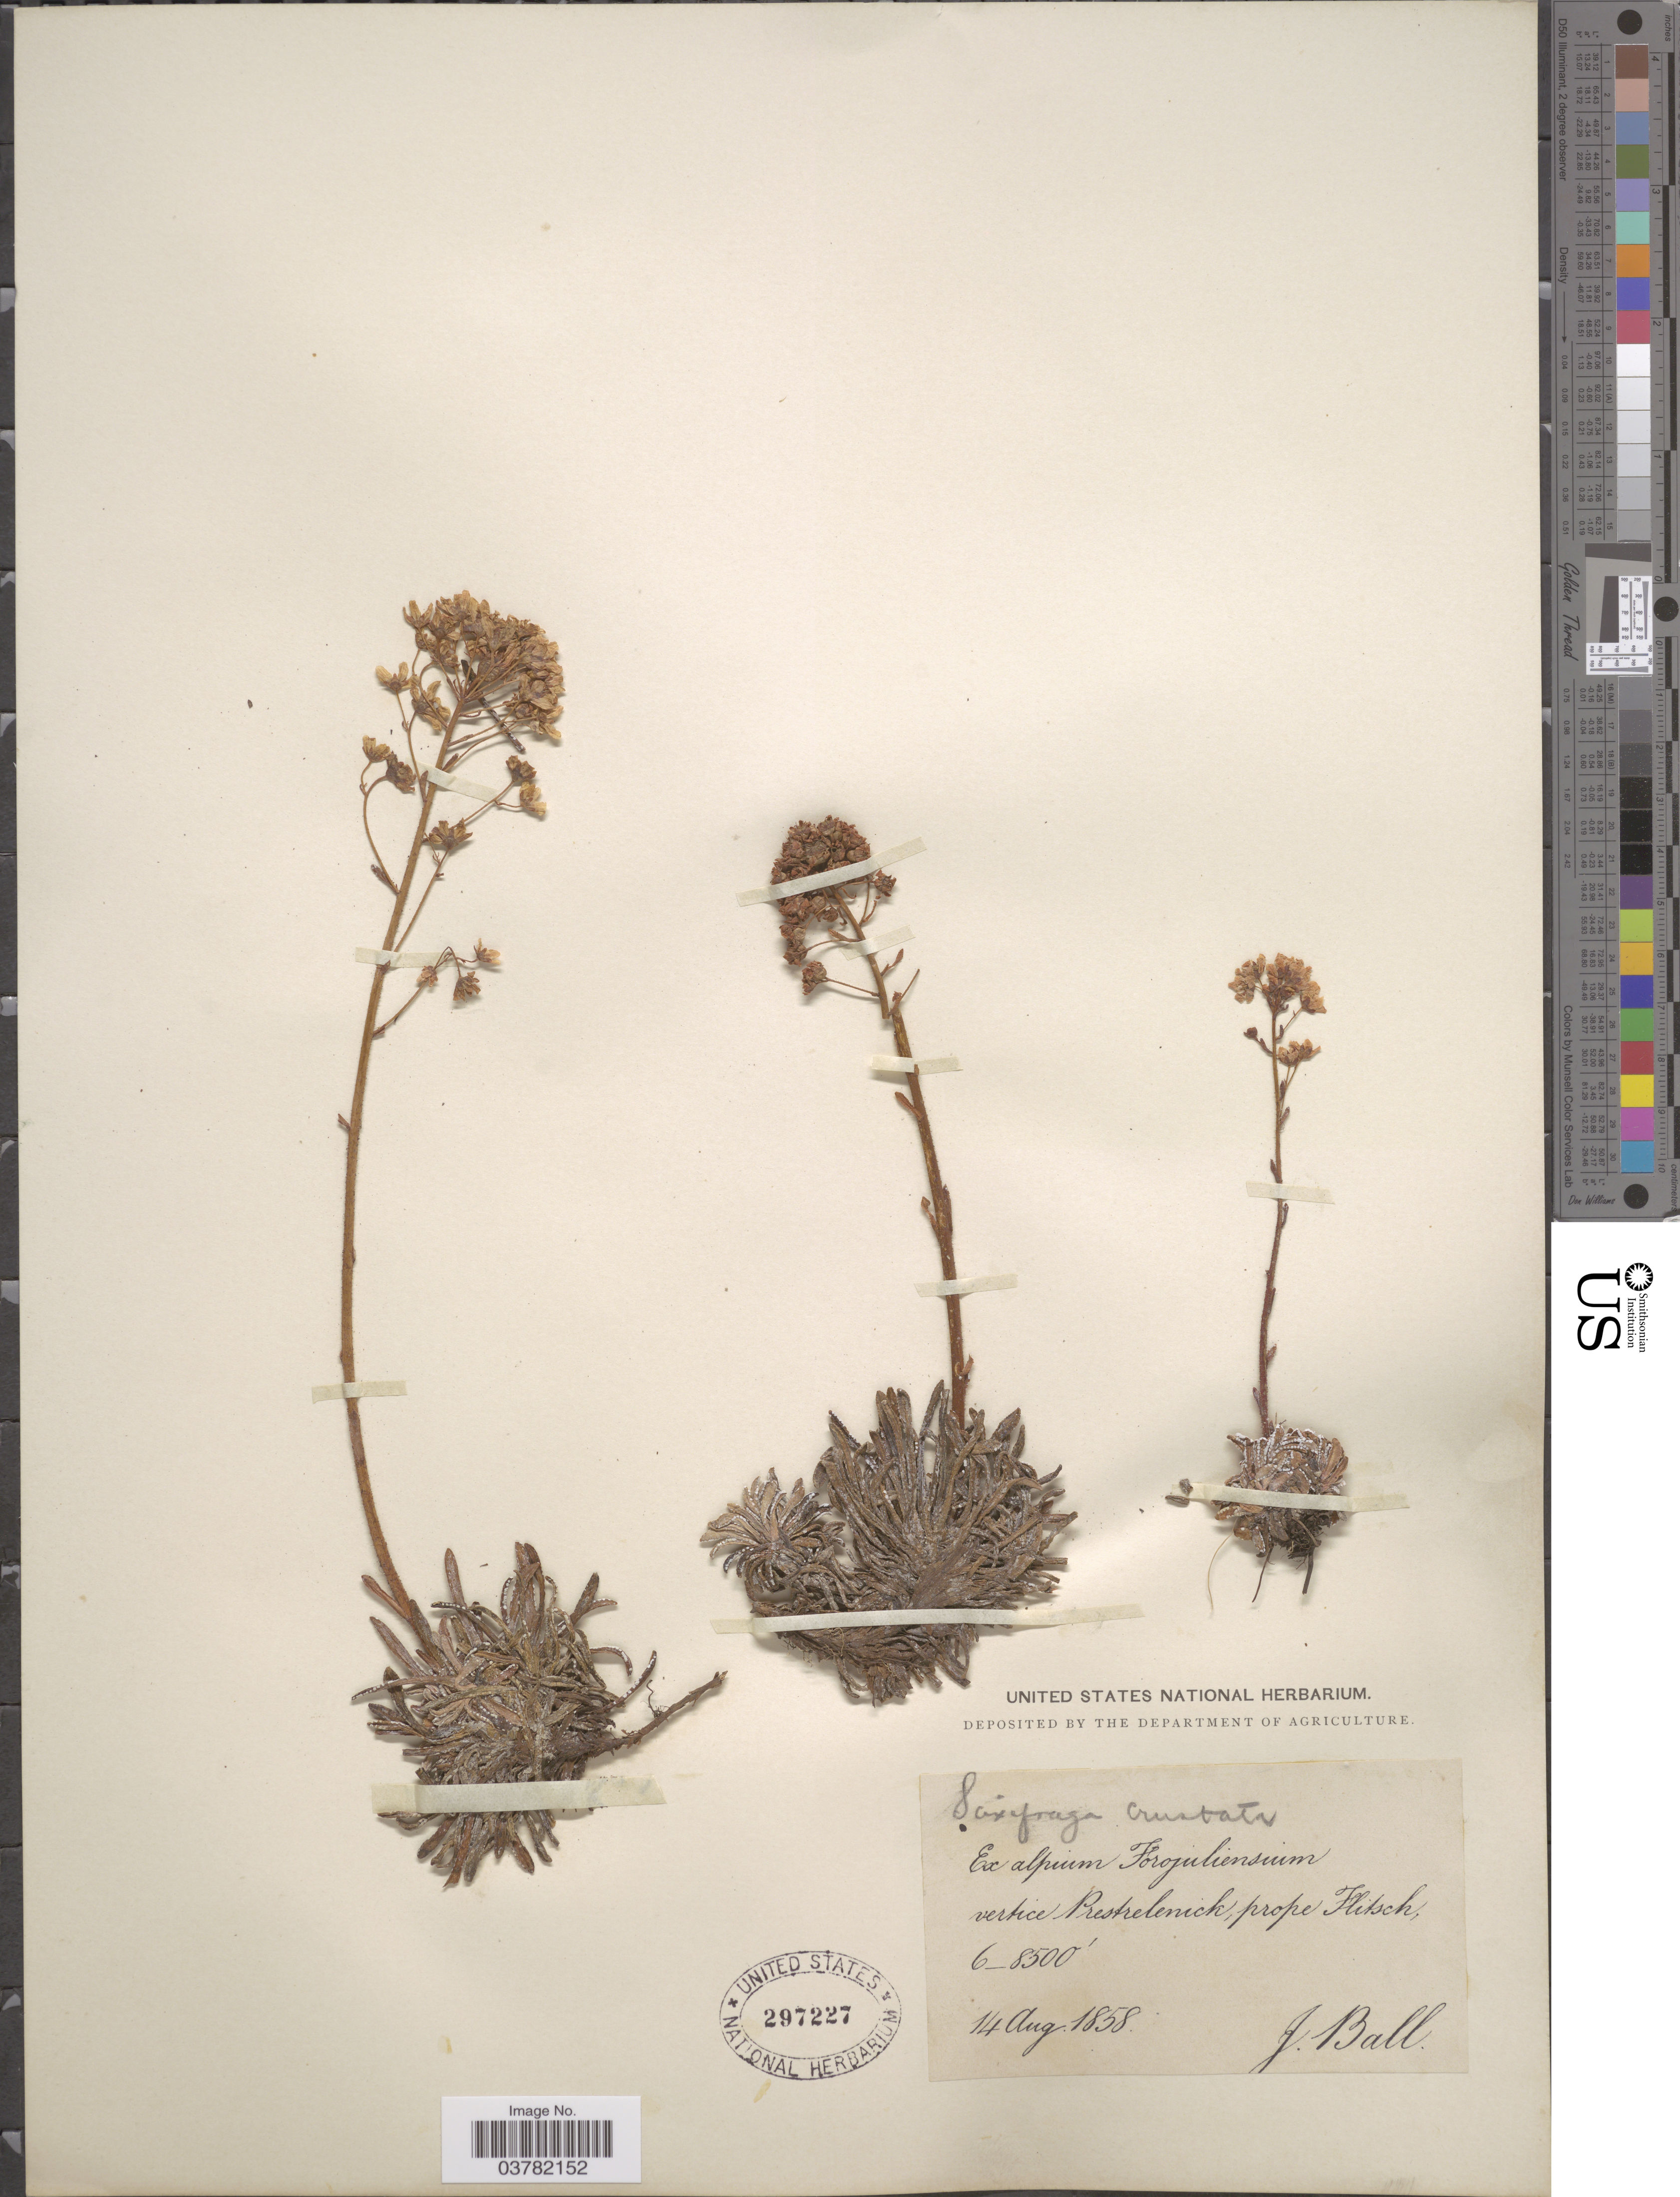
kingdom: Plantae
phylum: Tracheophyta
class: Magnoliopsida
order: Saxifragales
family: Saxifragaceae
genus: Saxifraga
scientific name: Saxifraga crustata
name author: Vest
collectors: J. Ball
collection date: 1858-08-14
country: Slovenia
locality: Ex alpium Forjuliensuim vertice Prestrelenick, prope Flitsch.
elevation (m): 1829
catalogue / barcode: US 297227